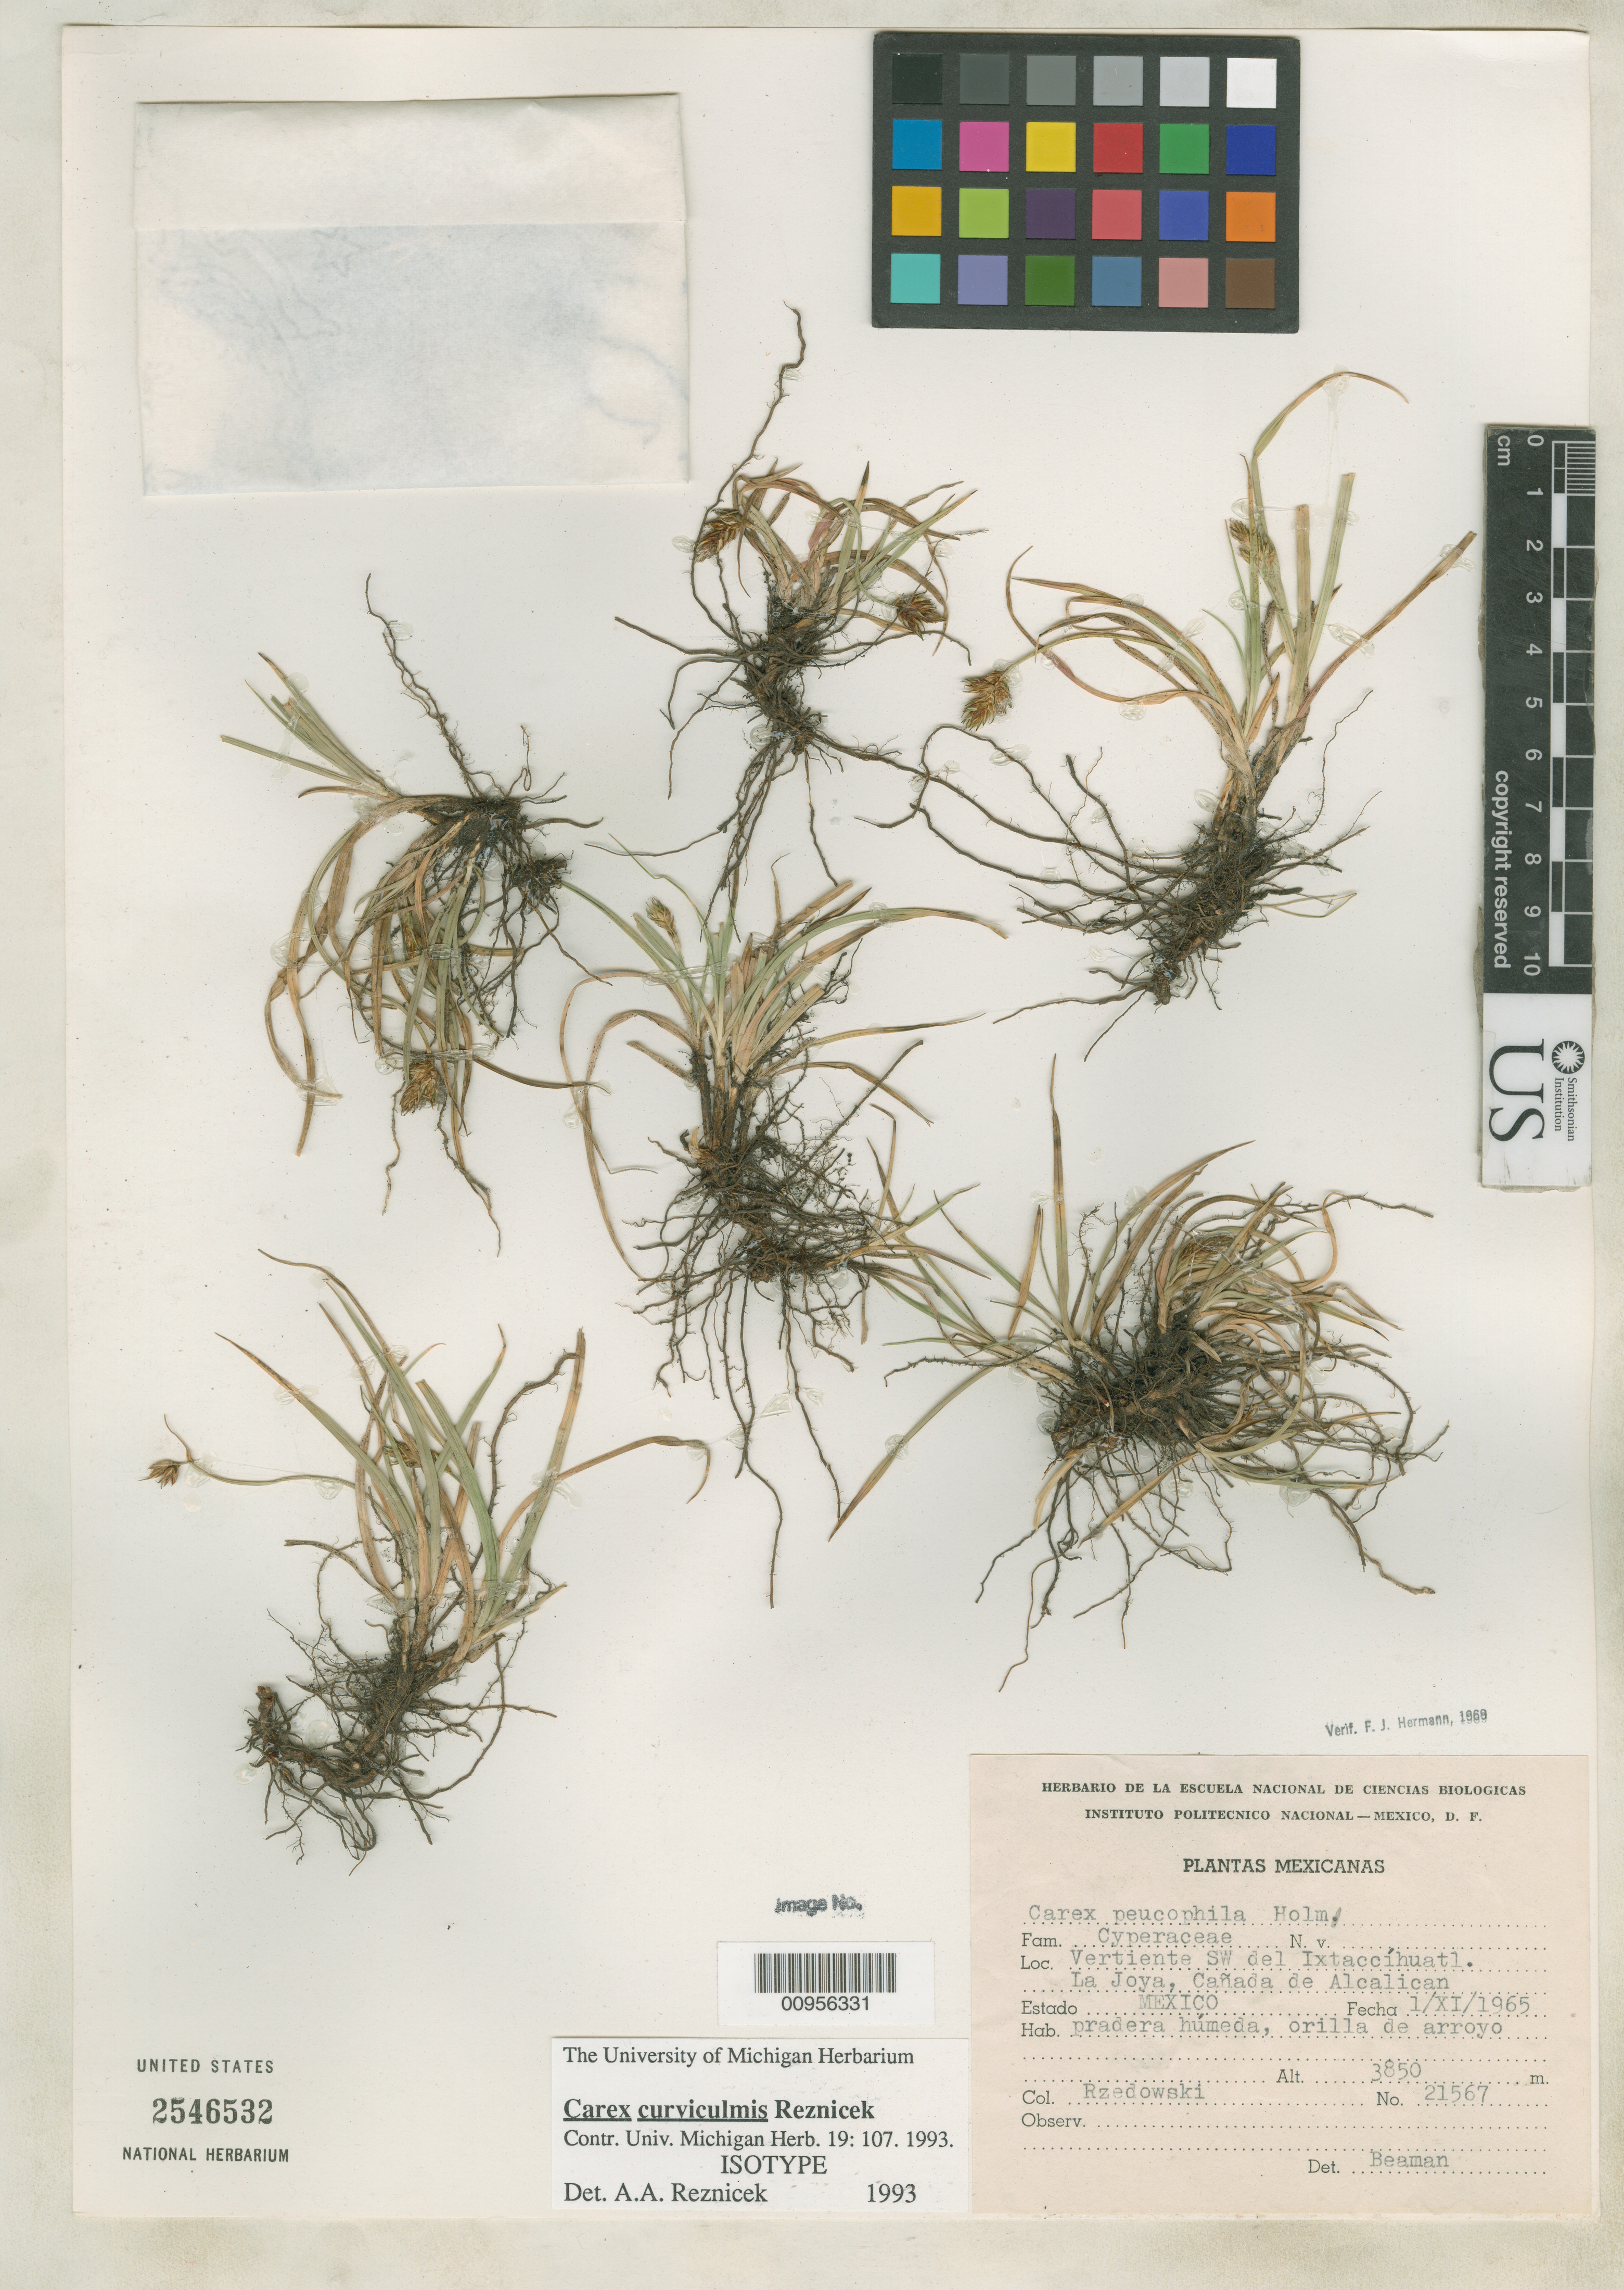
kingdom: Plantae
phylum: Tracheophyta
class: Liliopsida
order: Poales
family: Cyperaceae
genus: Carex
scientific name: Carex curviculmis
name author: Reznicek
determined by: Reznicek, A. A.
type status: Isotype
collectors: J. Rzedowski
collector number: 21567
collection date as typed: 01 Nov 1965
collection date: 1965-11-01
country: Mexico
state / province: México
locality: Vertiente SW del Ixtaccíhuatl, La Joya, Cañada de Alcalican, Estado Mexico.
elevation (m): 3850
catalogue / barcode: US 2546532